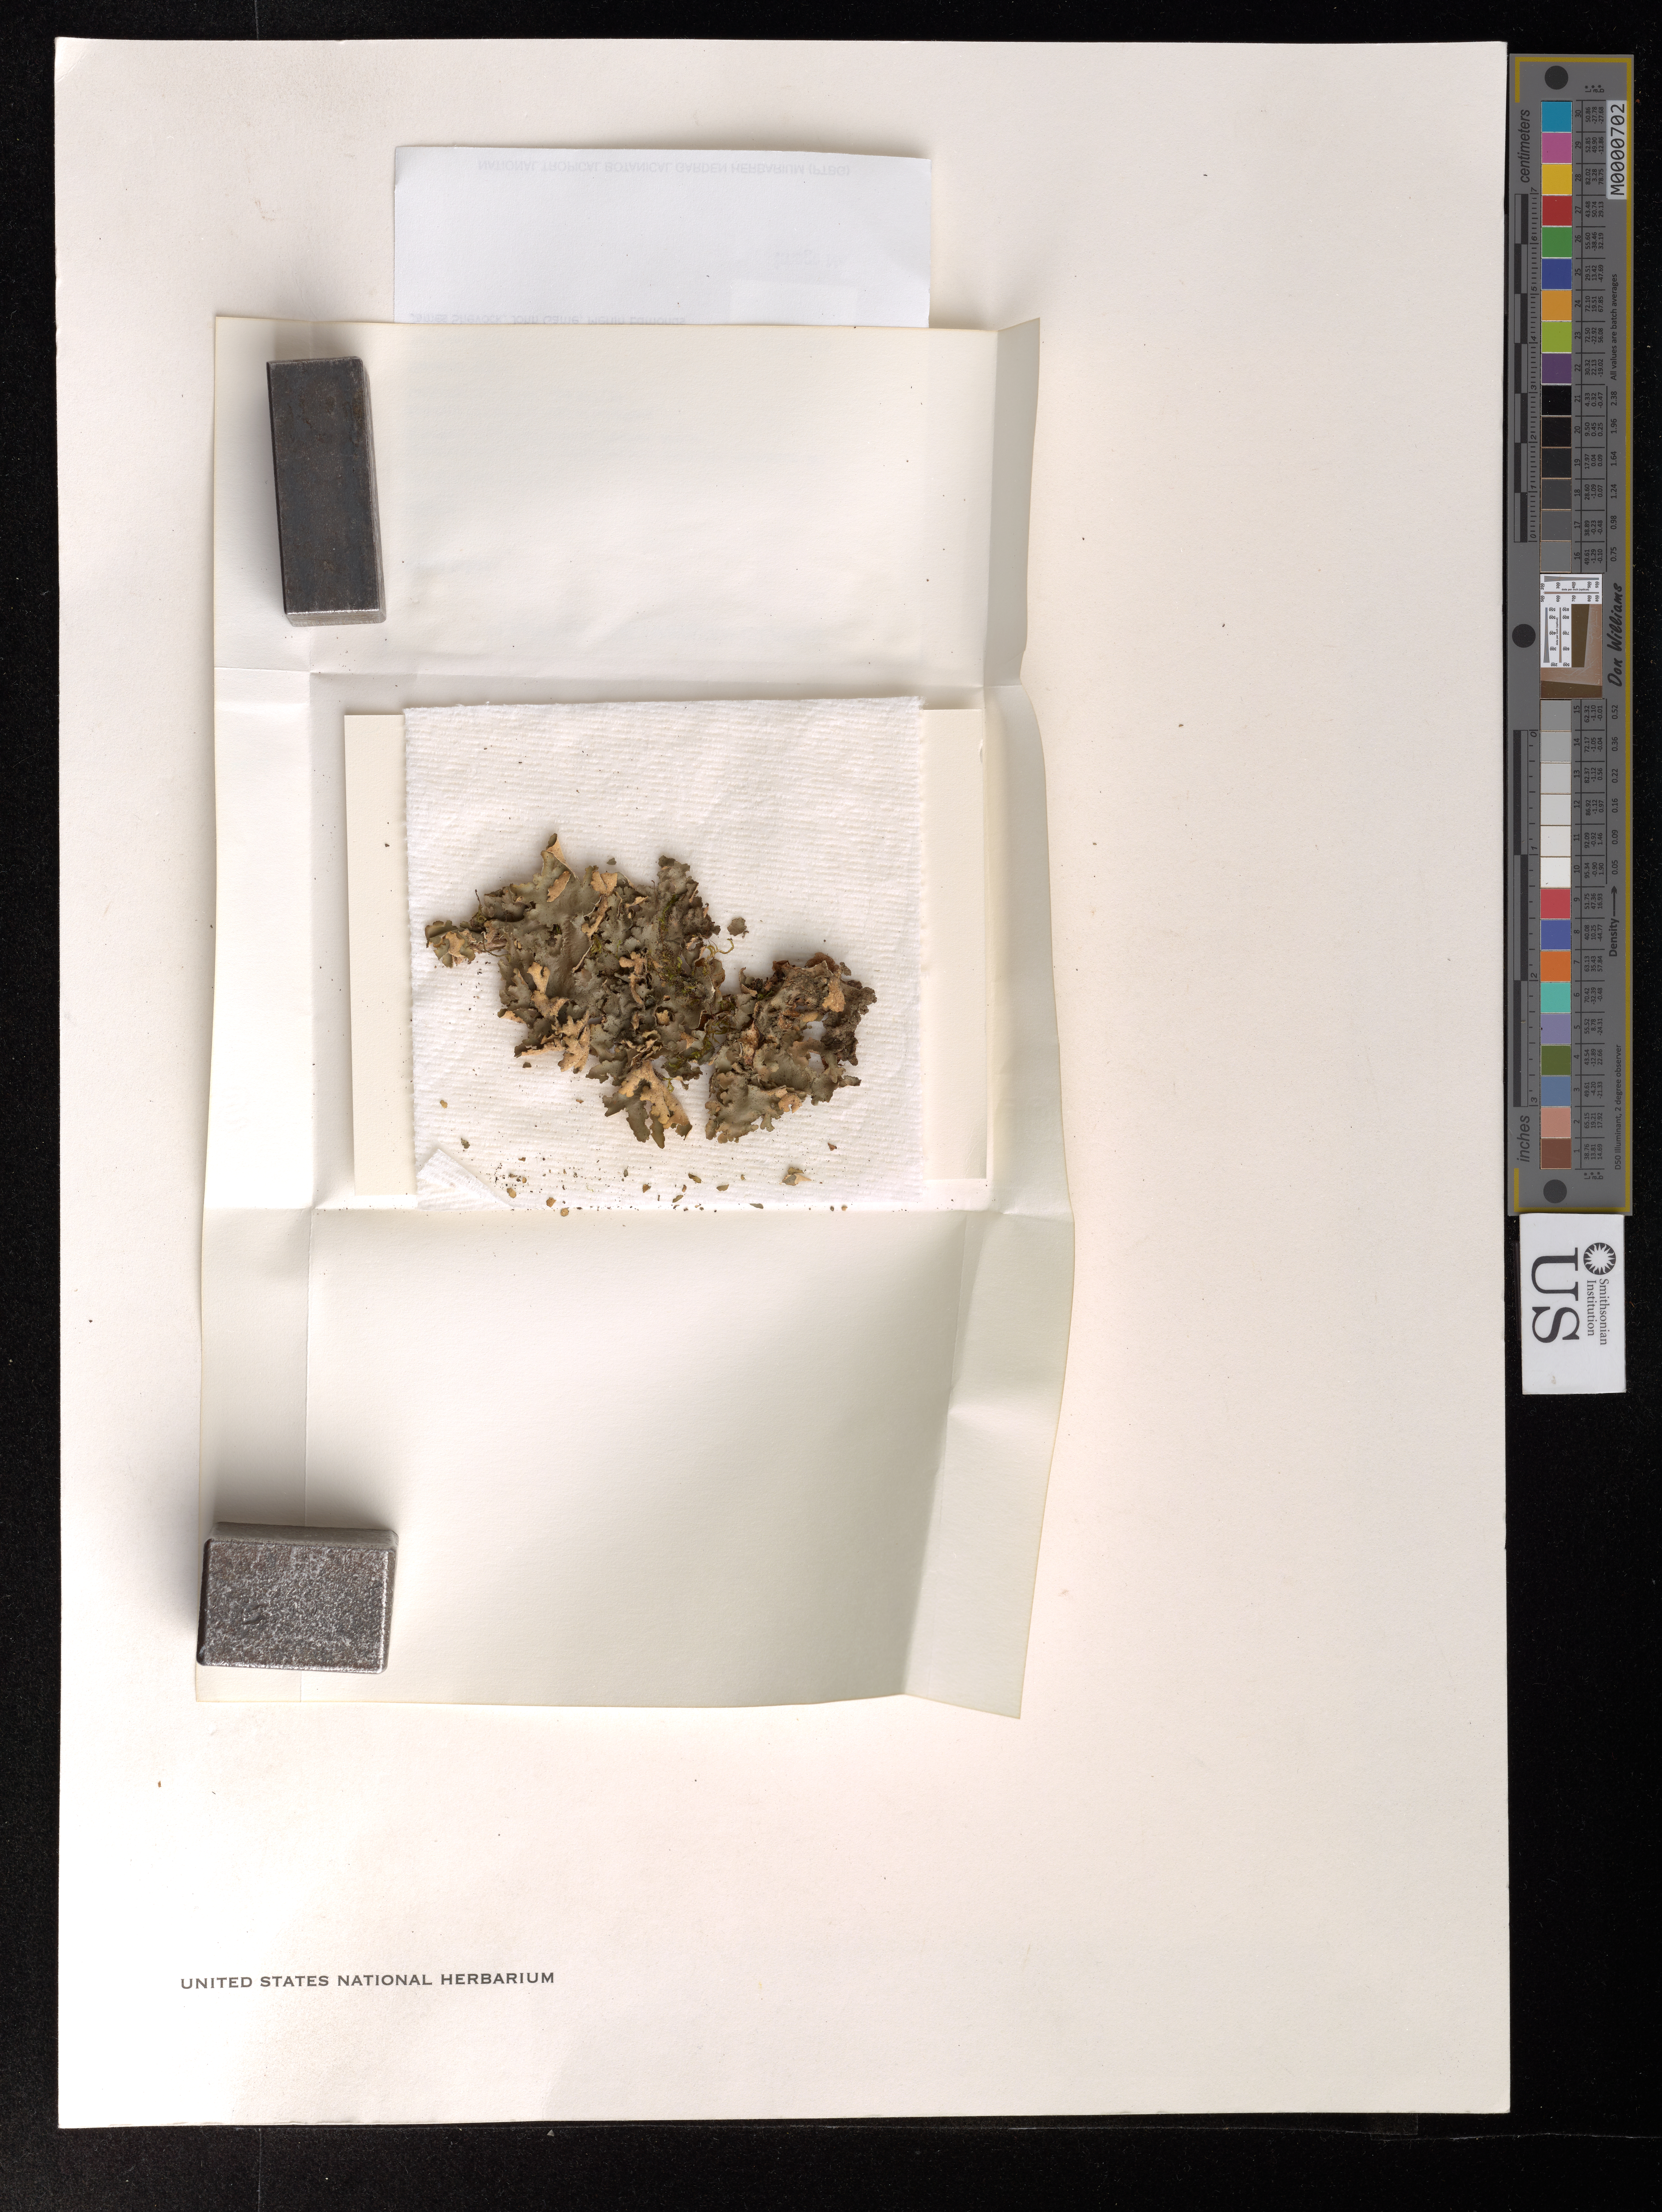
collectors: T. W. Flynn, J. R. Shevock, J. Game & M. Edmonds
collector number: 8076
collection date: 2015-01-26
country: United States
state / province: Hawaii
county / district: Kauai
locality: Kauai Hanalei District. Limahuli Garden. Lower restoration area.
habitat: Secondary vegetation. W/ Schefflera, Cordyline, Clidemia, Psydrax, Acacia.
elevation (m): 295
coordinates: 22.213240, -159.577130